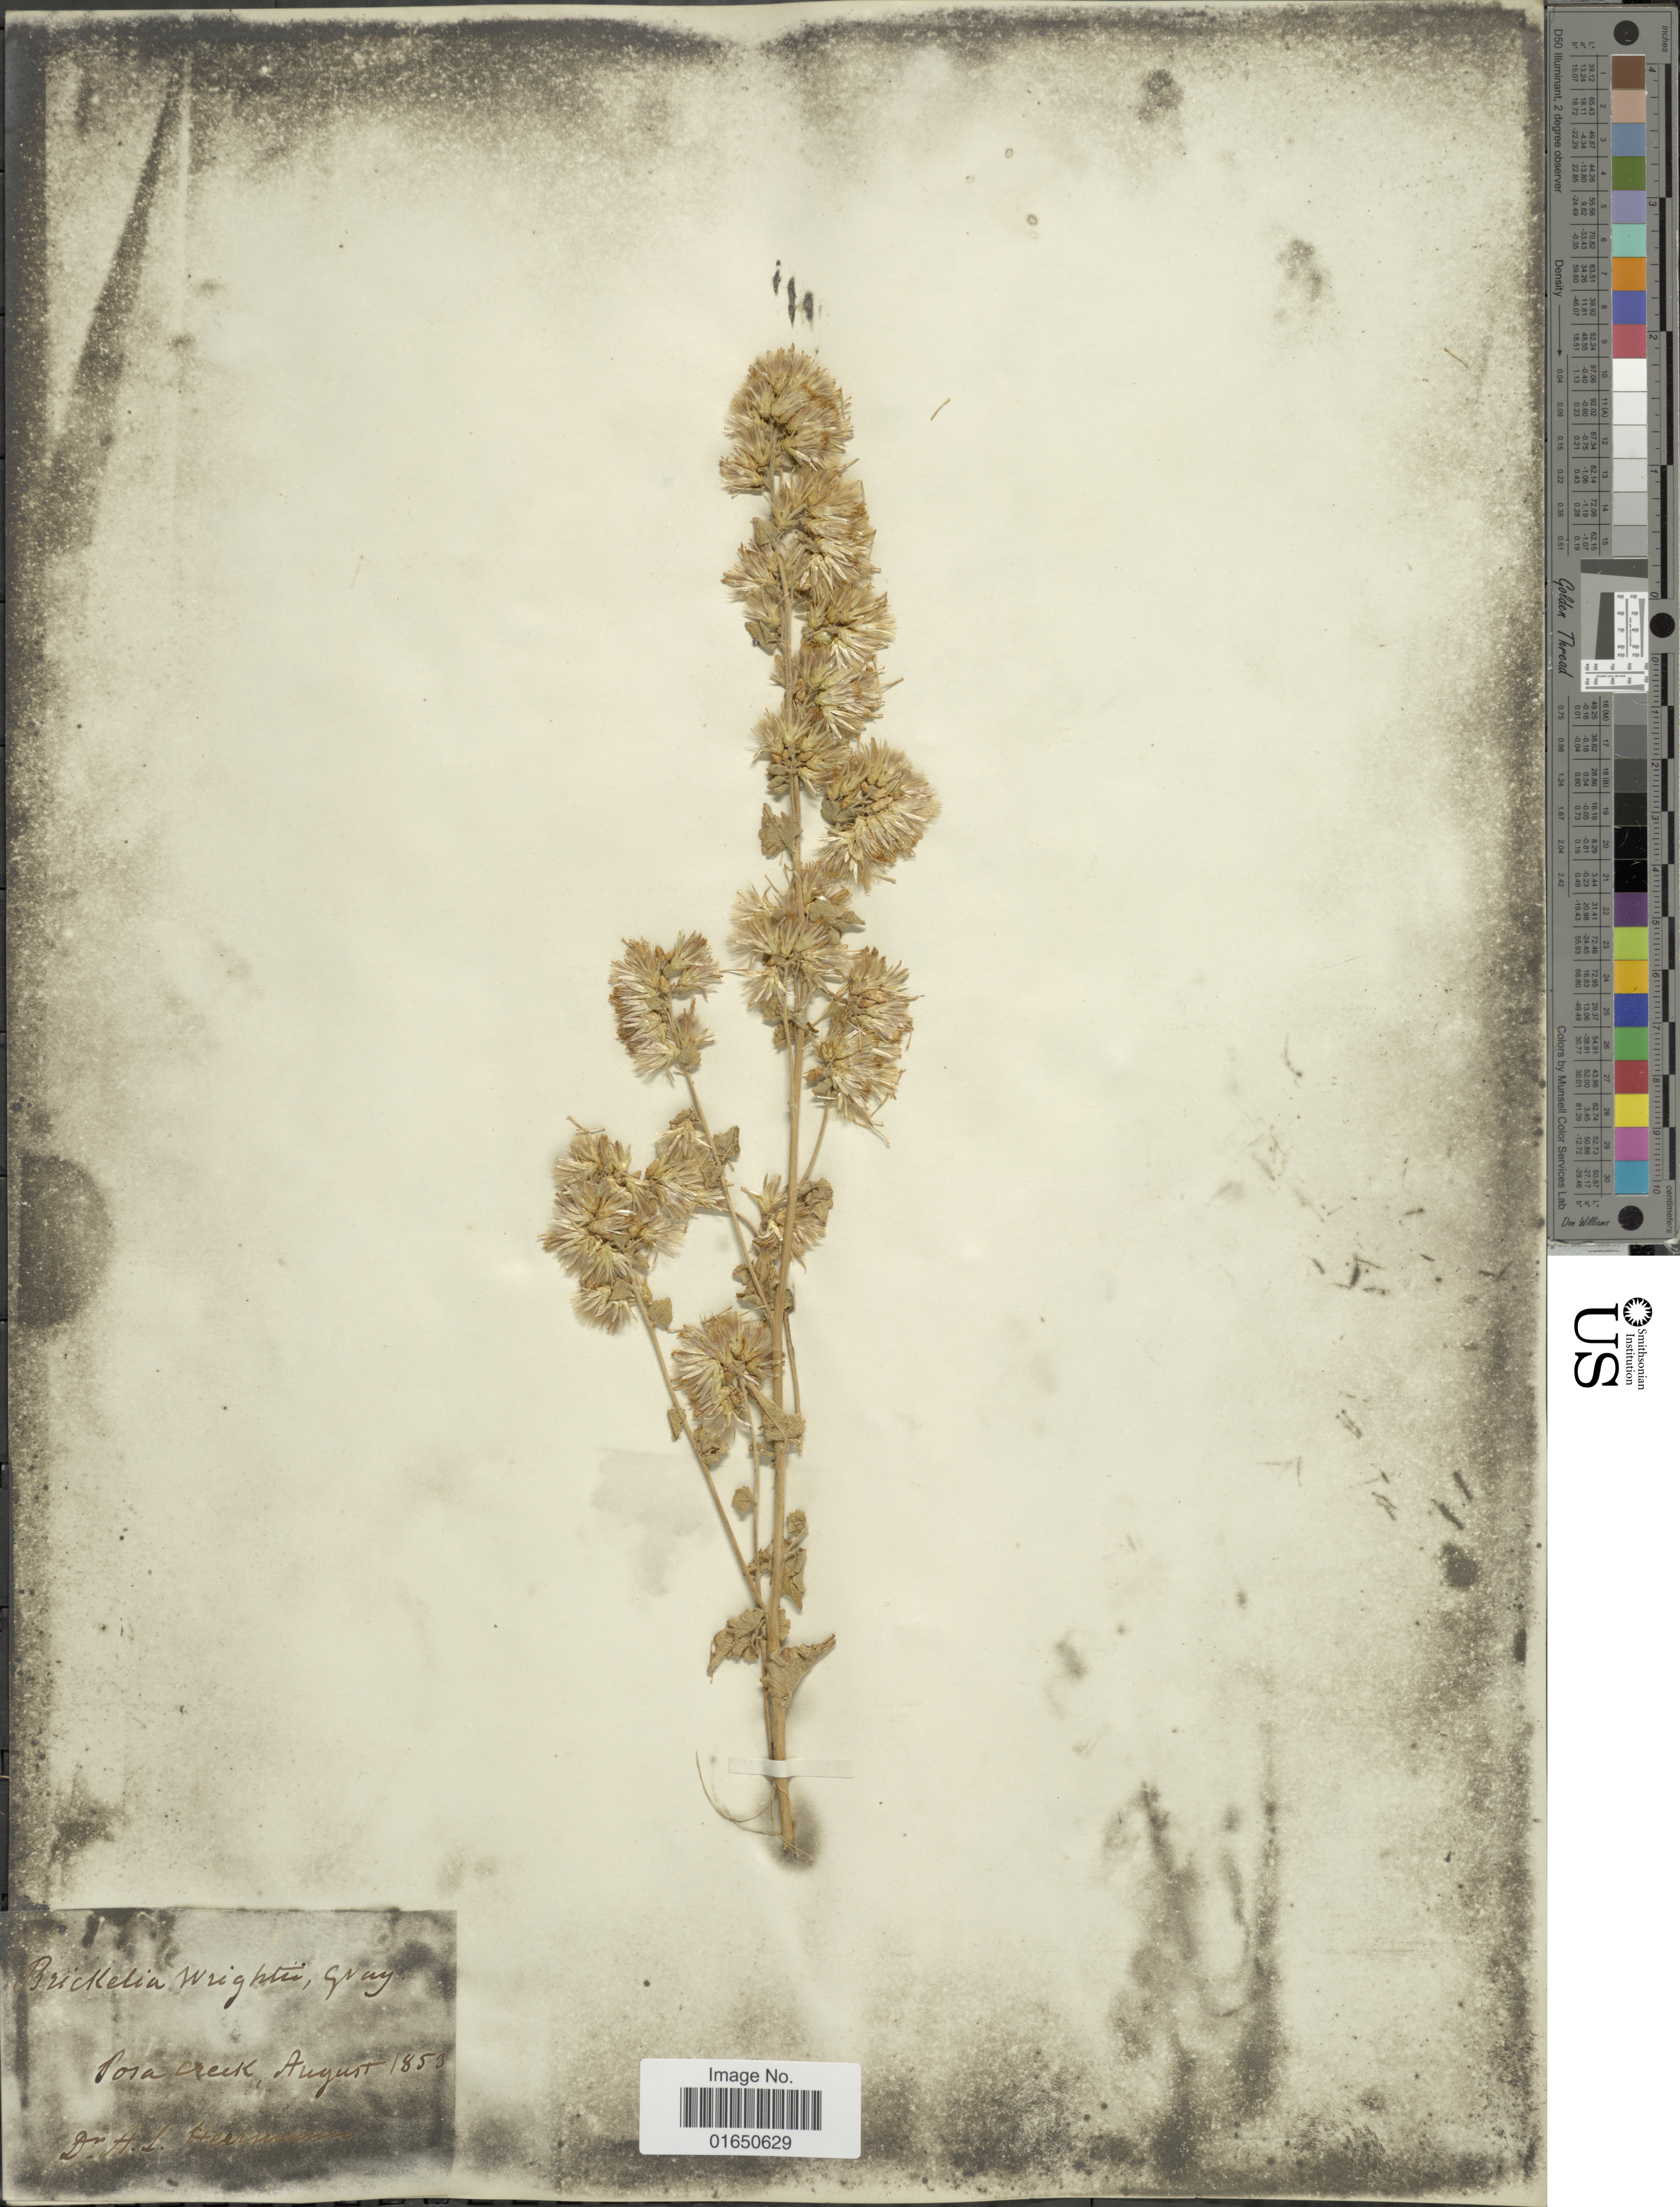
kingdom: Plantae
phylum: Tracheophyta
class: Magnoliopsida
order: Asterales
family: Asteraceae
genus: Brickellia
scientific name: Brickellia californica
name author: (Torr. & A. Gray) A. Gray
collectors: A. Hurmann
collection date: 1853-08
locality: Tosa Creek [interpreted]